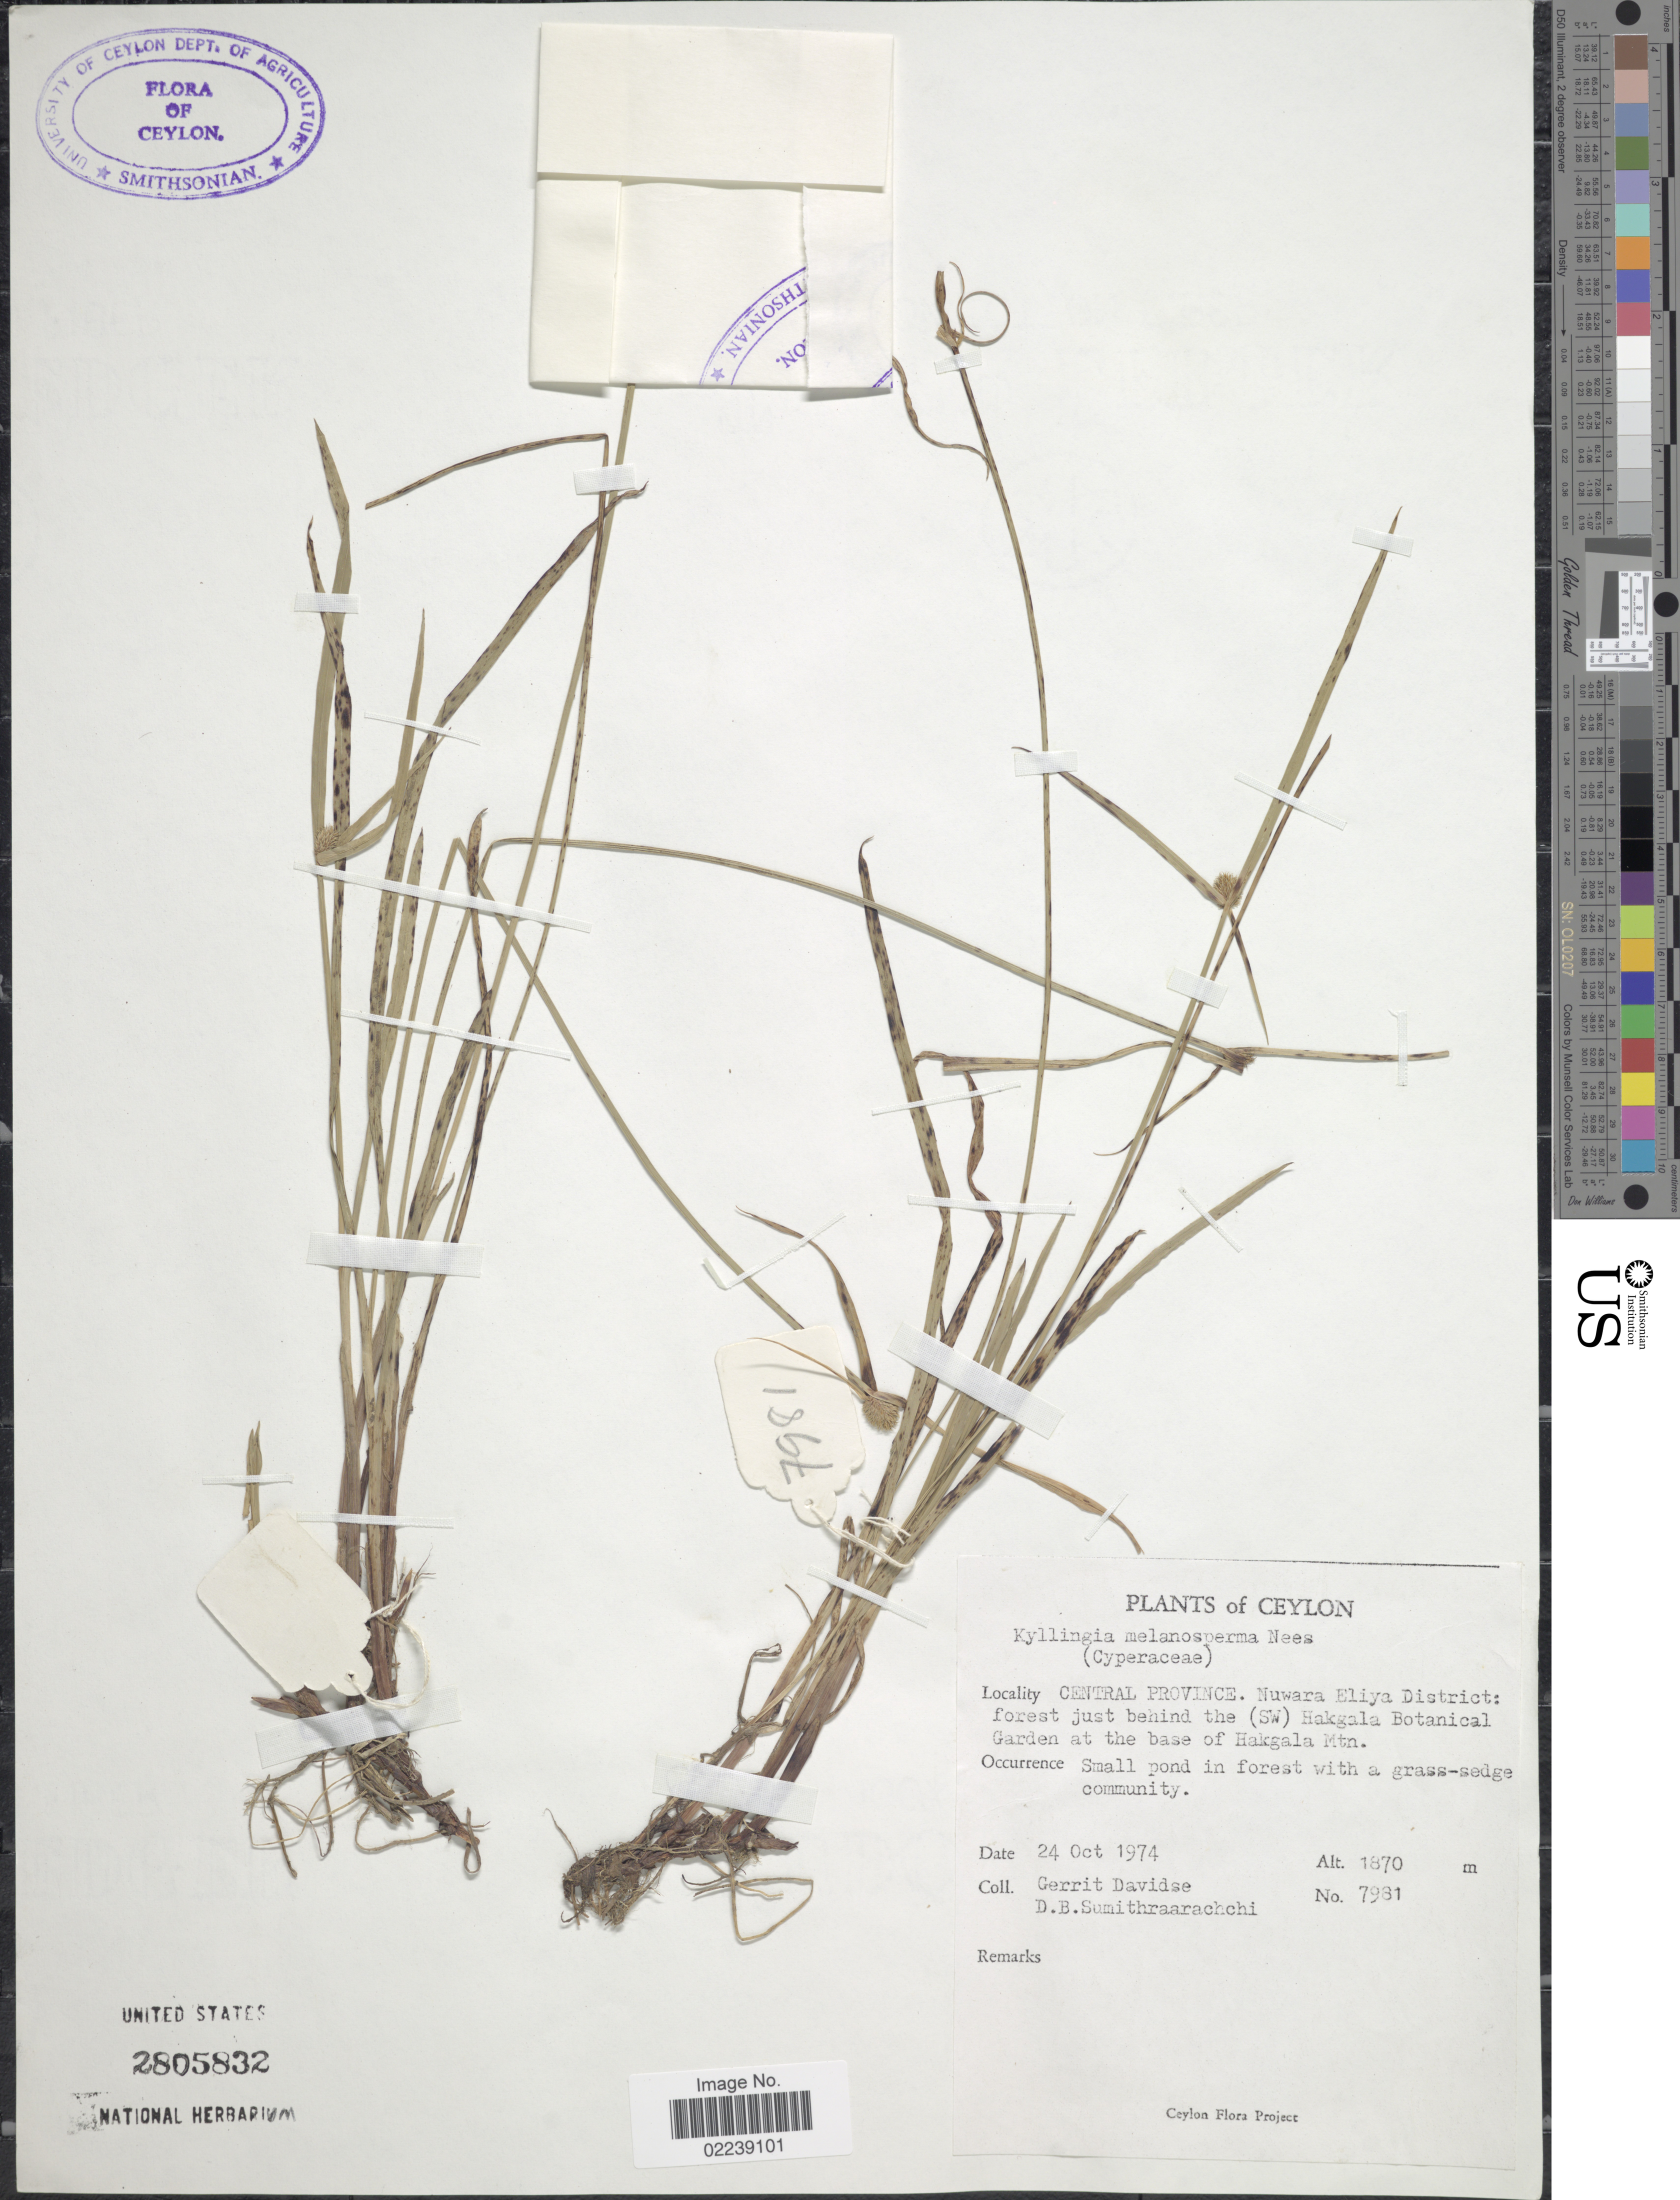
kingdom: Plantae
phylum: Tracheophyta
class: Liliopsida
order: Poales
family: Cyperaceae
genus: Cyperus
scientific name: Cyperus melanospermus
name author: (Nees) Valck. Sur.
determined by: Strong, M. T., (US), Smithsonian Institution - National Museum of Natural History (UNITED STATES)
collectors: G. Davidse & D. B. Sumithraarachchi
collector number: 7981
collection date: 1974-10-24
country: Sri Lanka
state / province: Central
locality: Ceylon. Central Province. Nuwara Eliya District: forest just behind the (SW) Hakgala Botanical Garden at the base of Hakgala Mtn.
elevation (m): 1870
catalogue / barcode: US 2805832